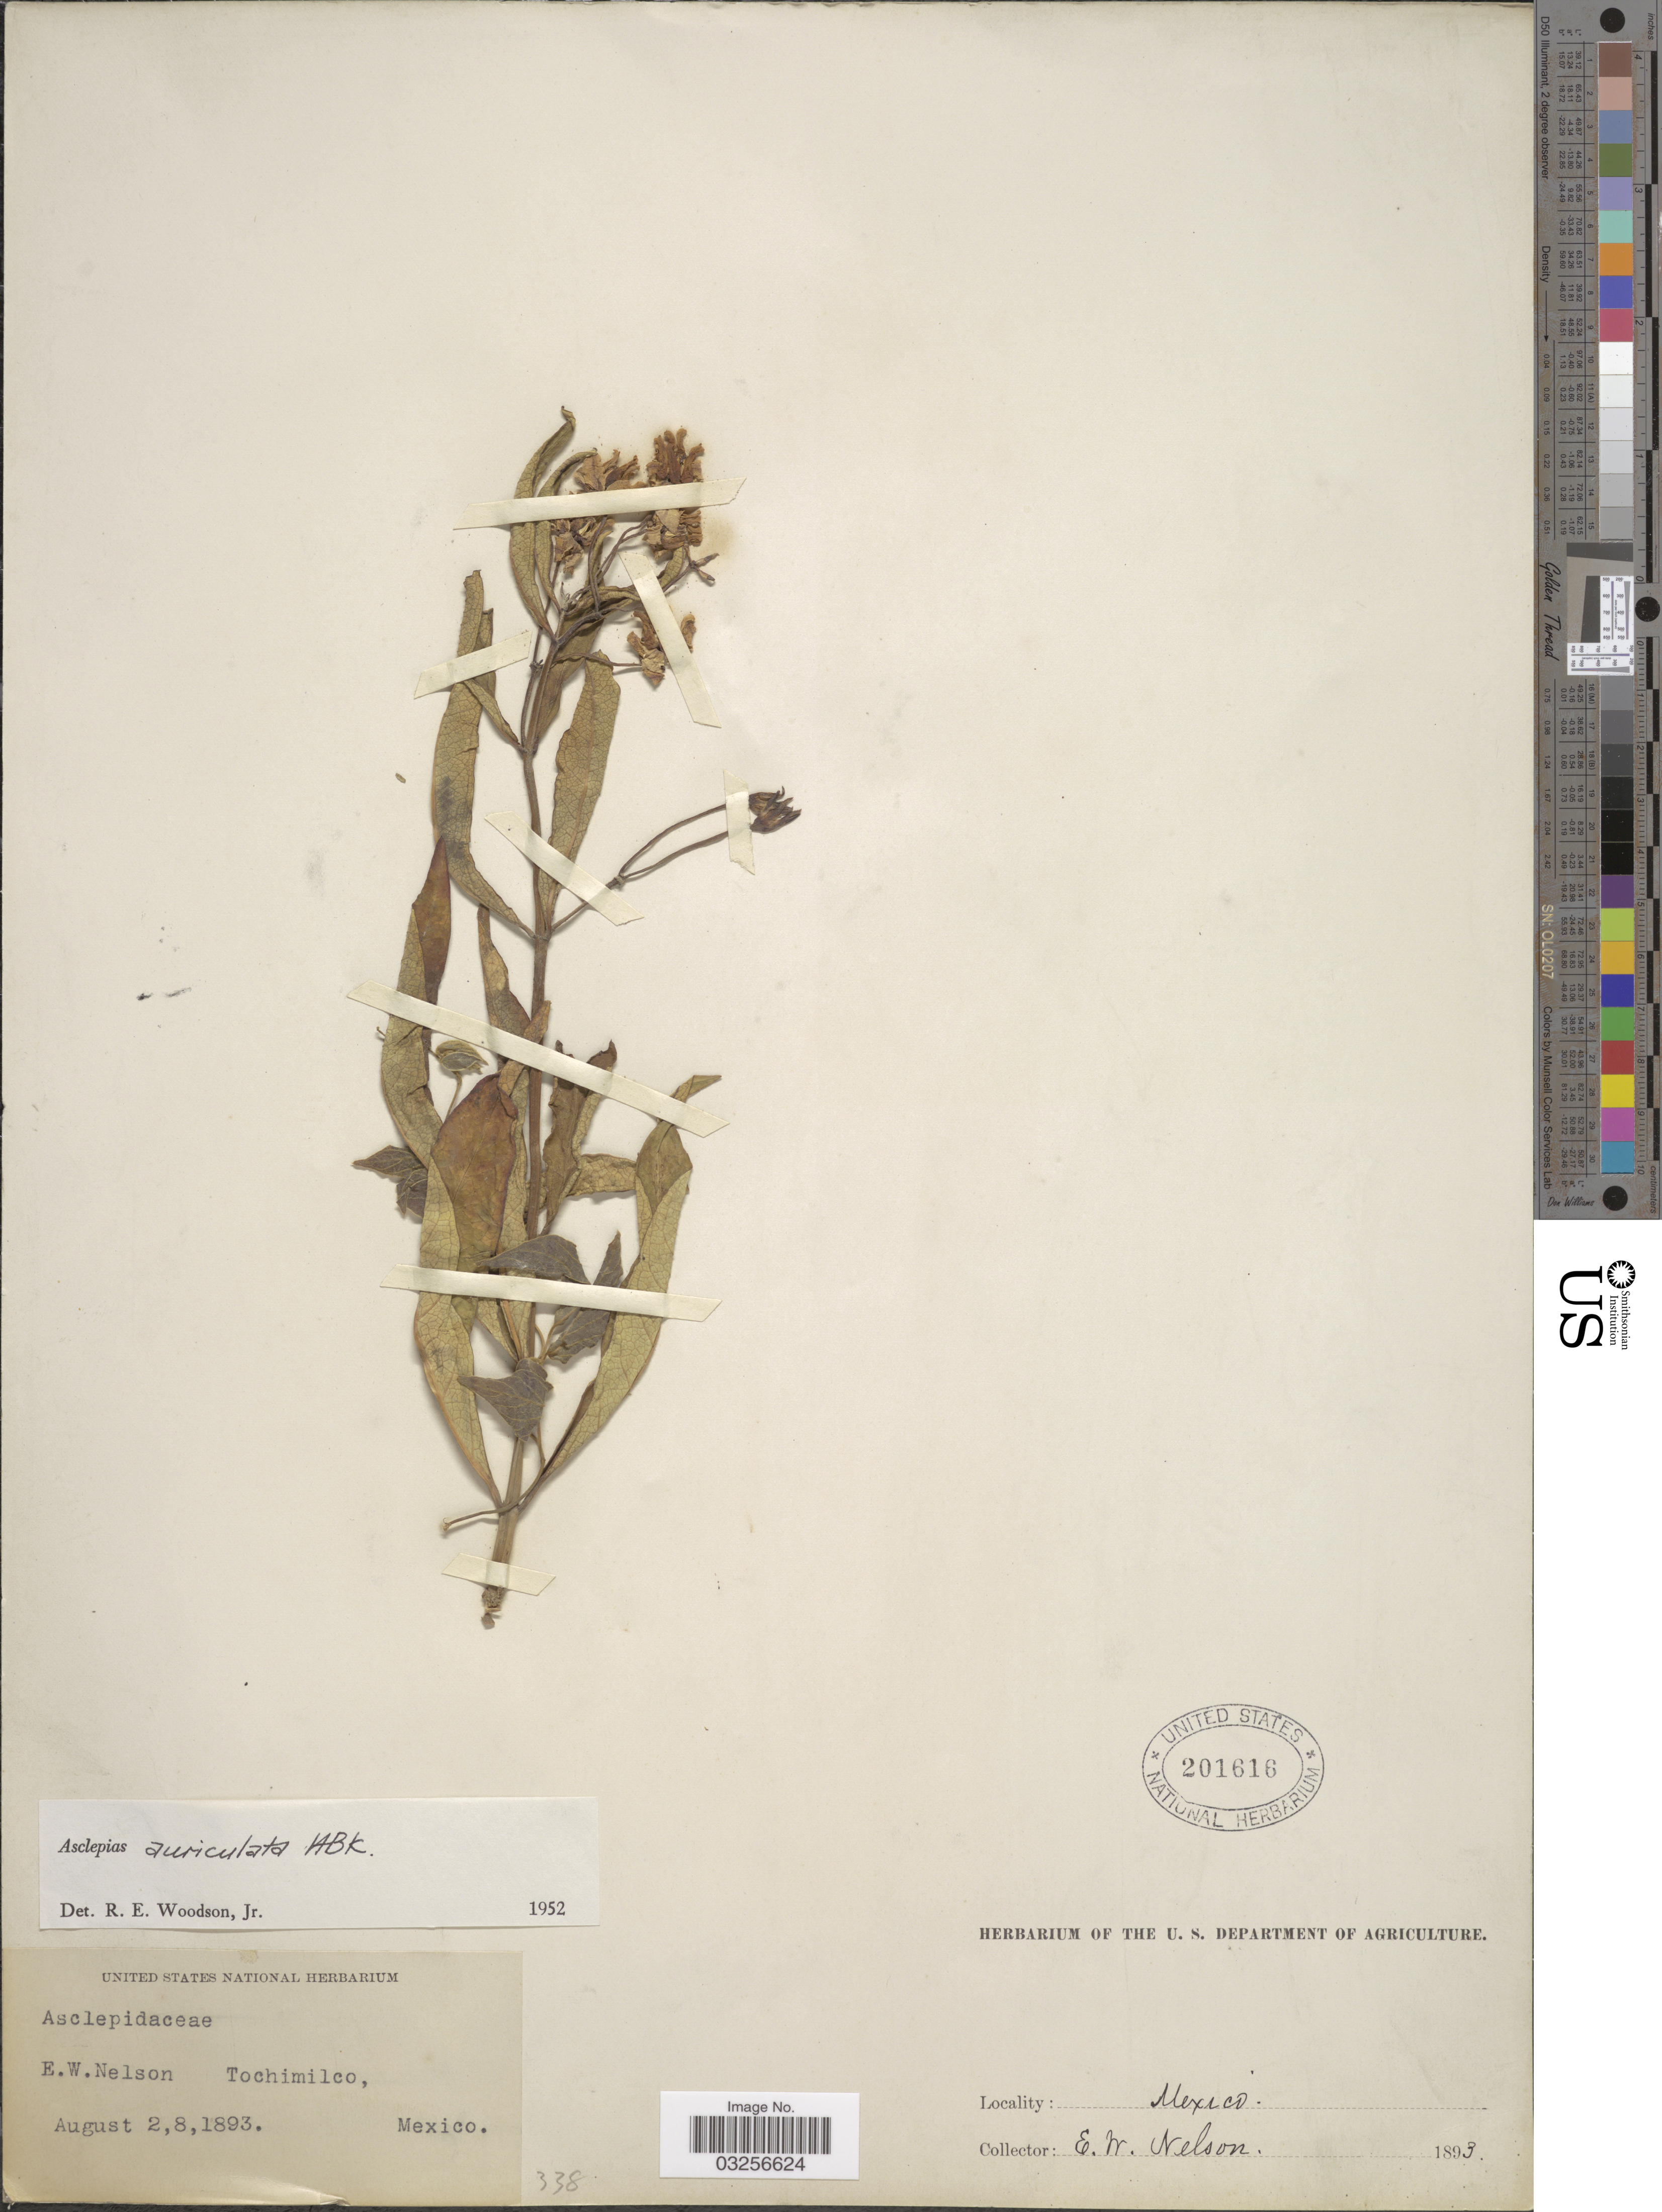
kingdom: Plantae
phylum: Tracheophyta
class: Magnoliopsida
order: Gentianales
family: Apocynaceae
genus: Asclepias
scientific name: Asclepias auriculata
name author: Kunth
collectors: E. W. Nelson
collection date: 1893-08-02/1893-08-08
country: Mexico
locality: Tochimilco.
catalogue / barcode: US 201616